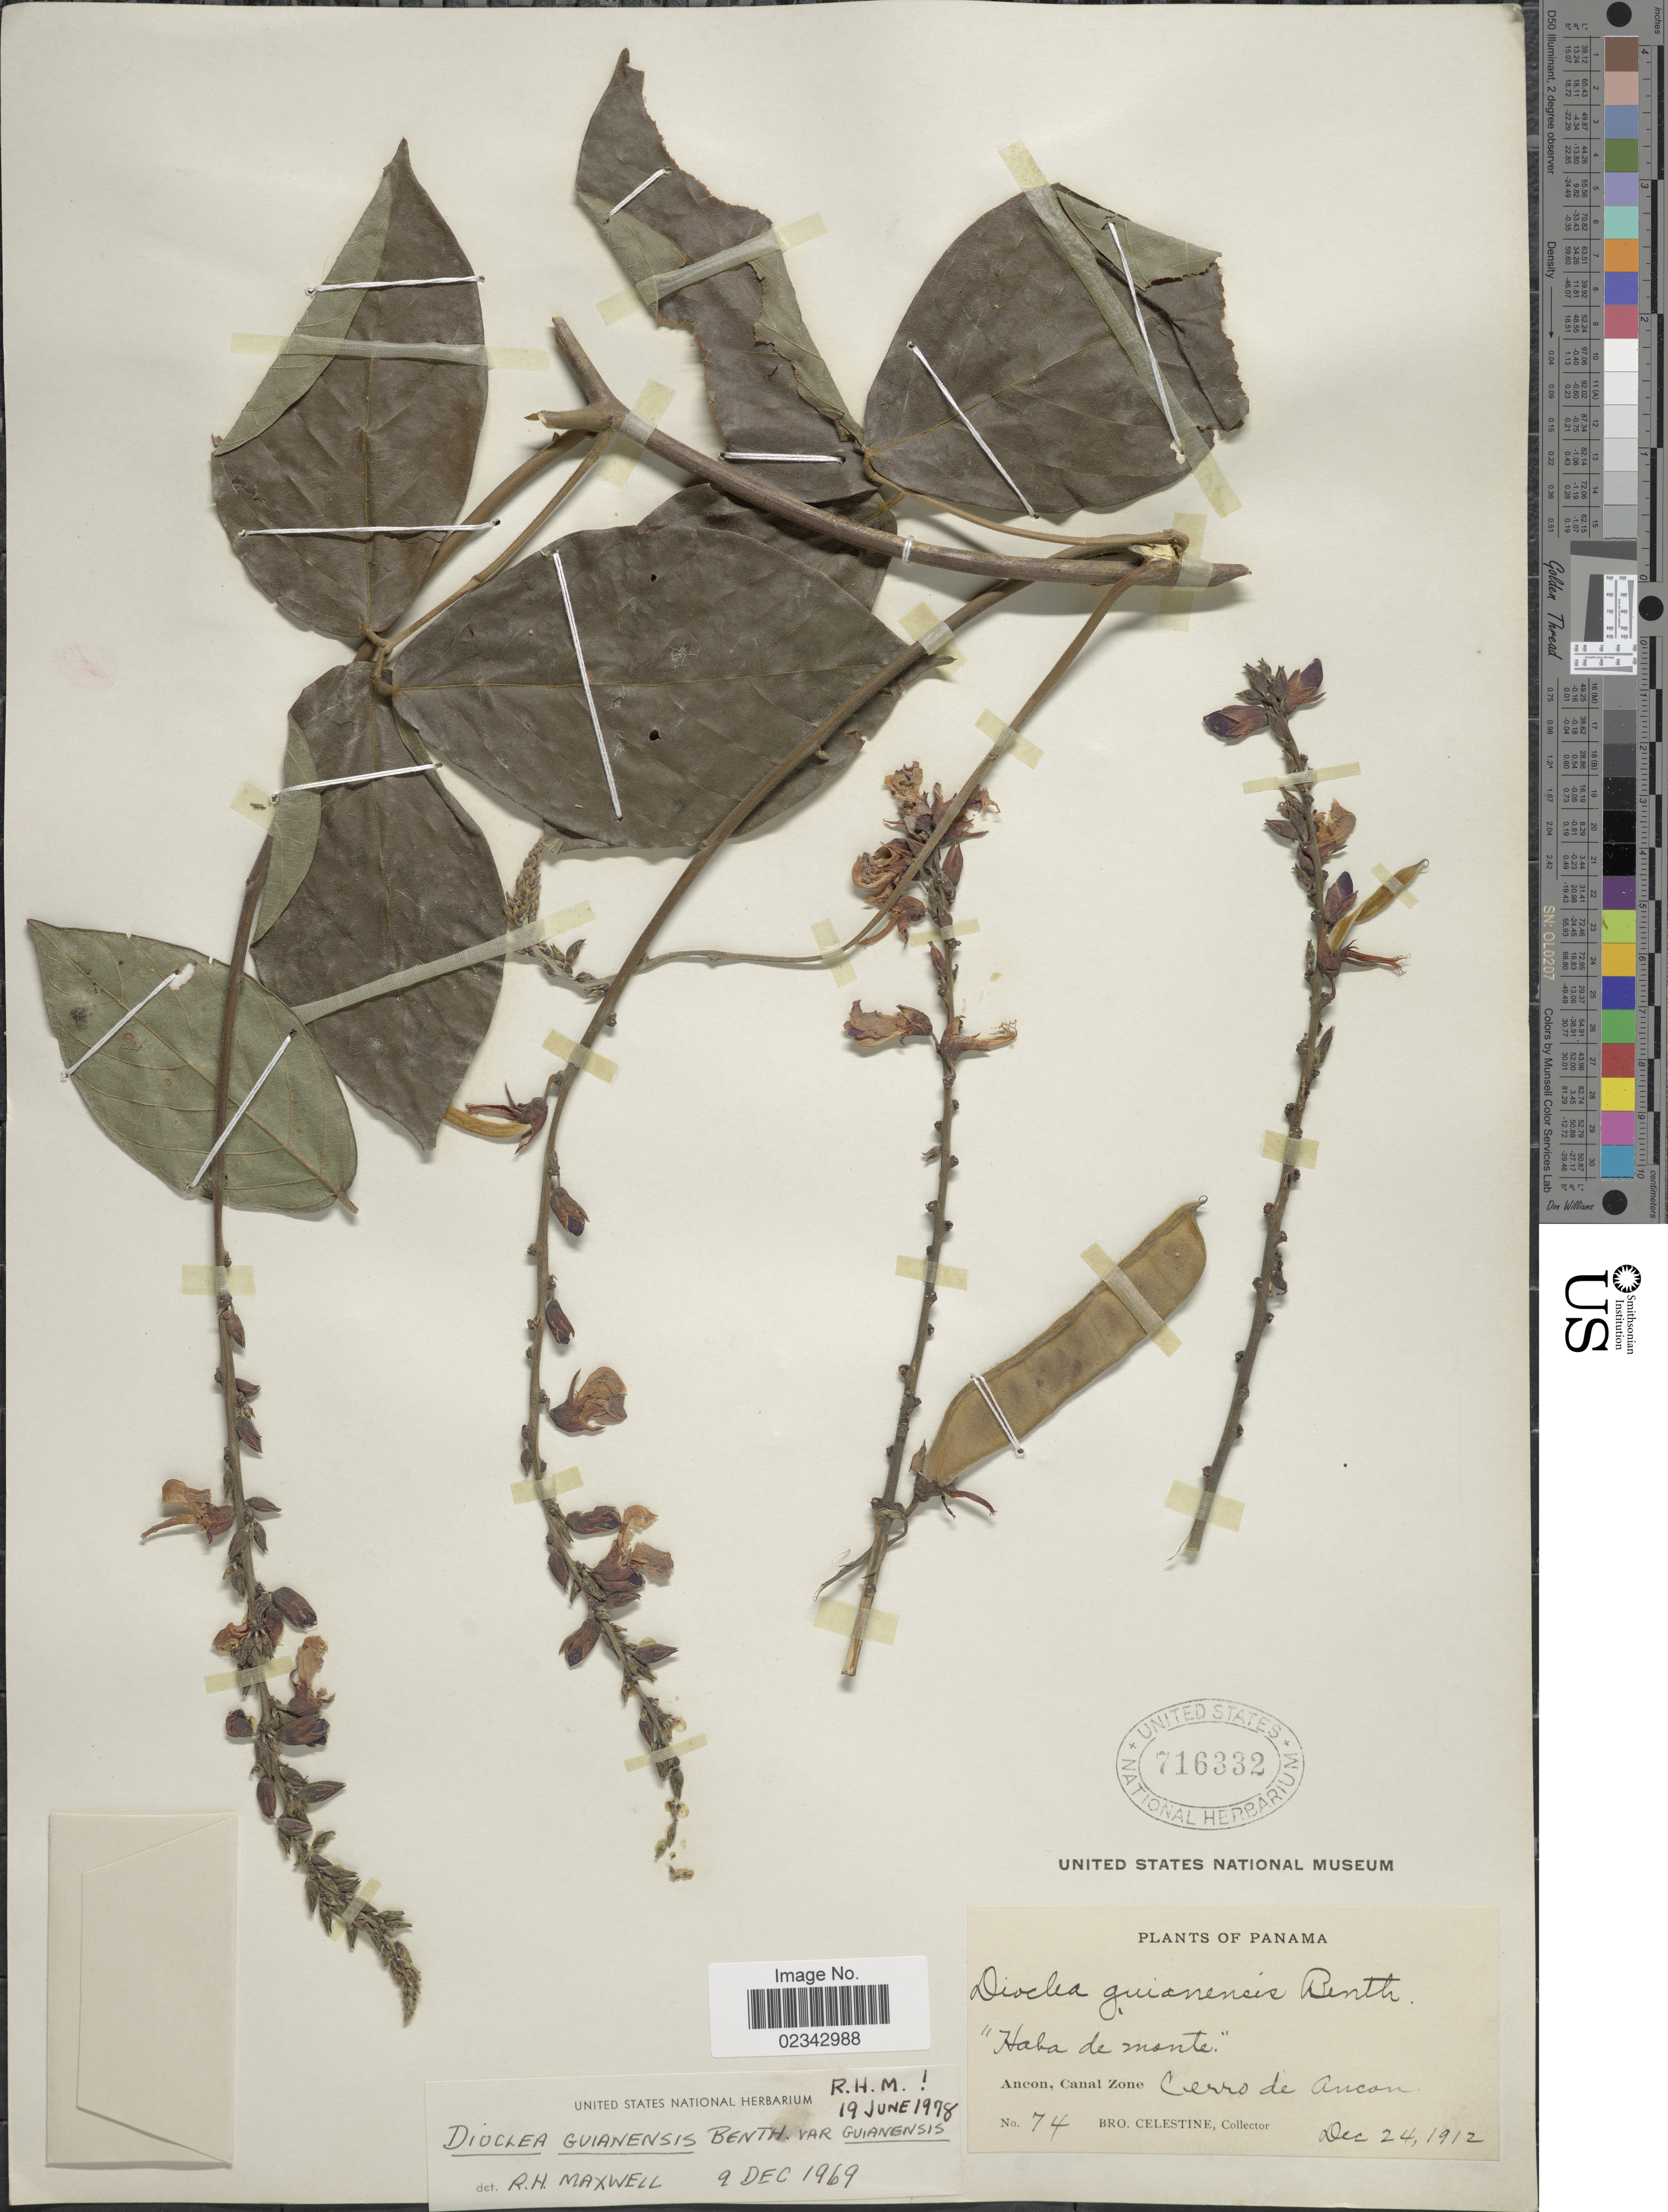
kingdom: Plantae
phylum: Tracheophyta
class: Magnoliopsida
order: Fabales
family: Fabaceae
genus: Dioclea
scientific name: Dioclea guianensis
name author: Benth.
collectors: B. Celestine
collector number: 74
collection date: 1912-12-24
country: Panama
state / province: Colón / Panamá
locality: Ancon, Canal Zone, Cerro de Ancon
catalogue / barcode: US 716332